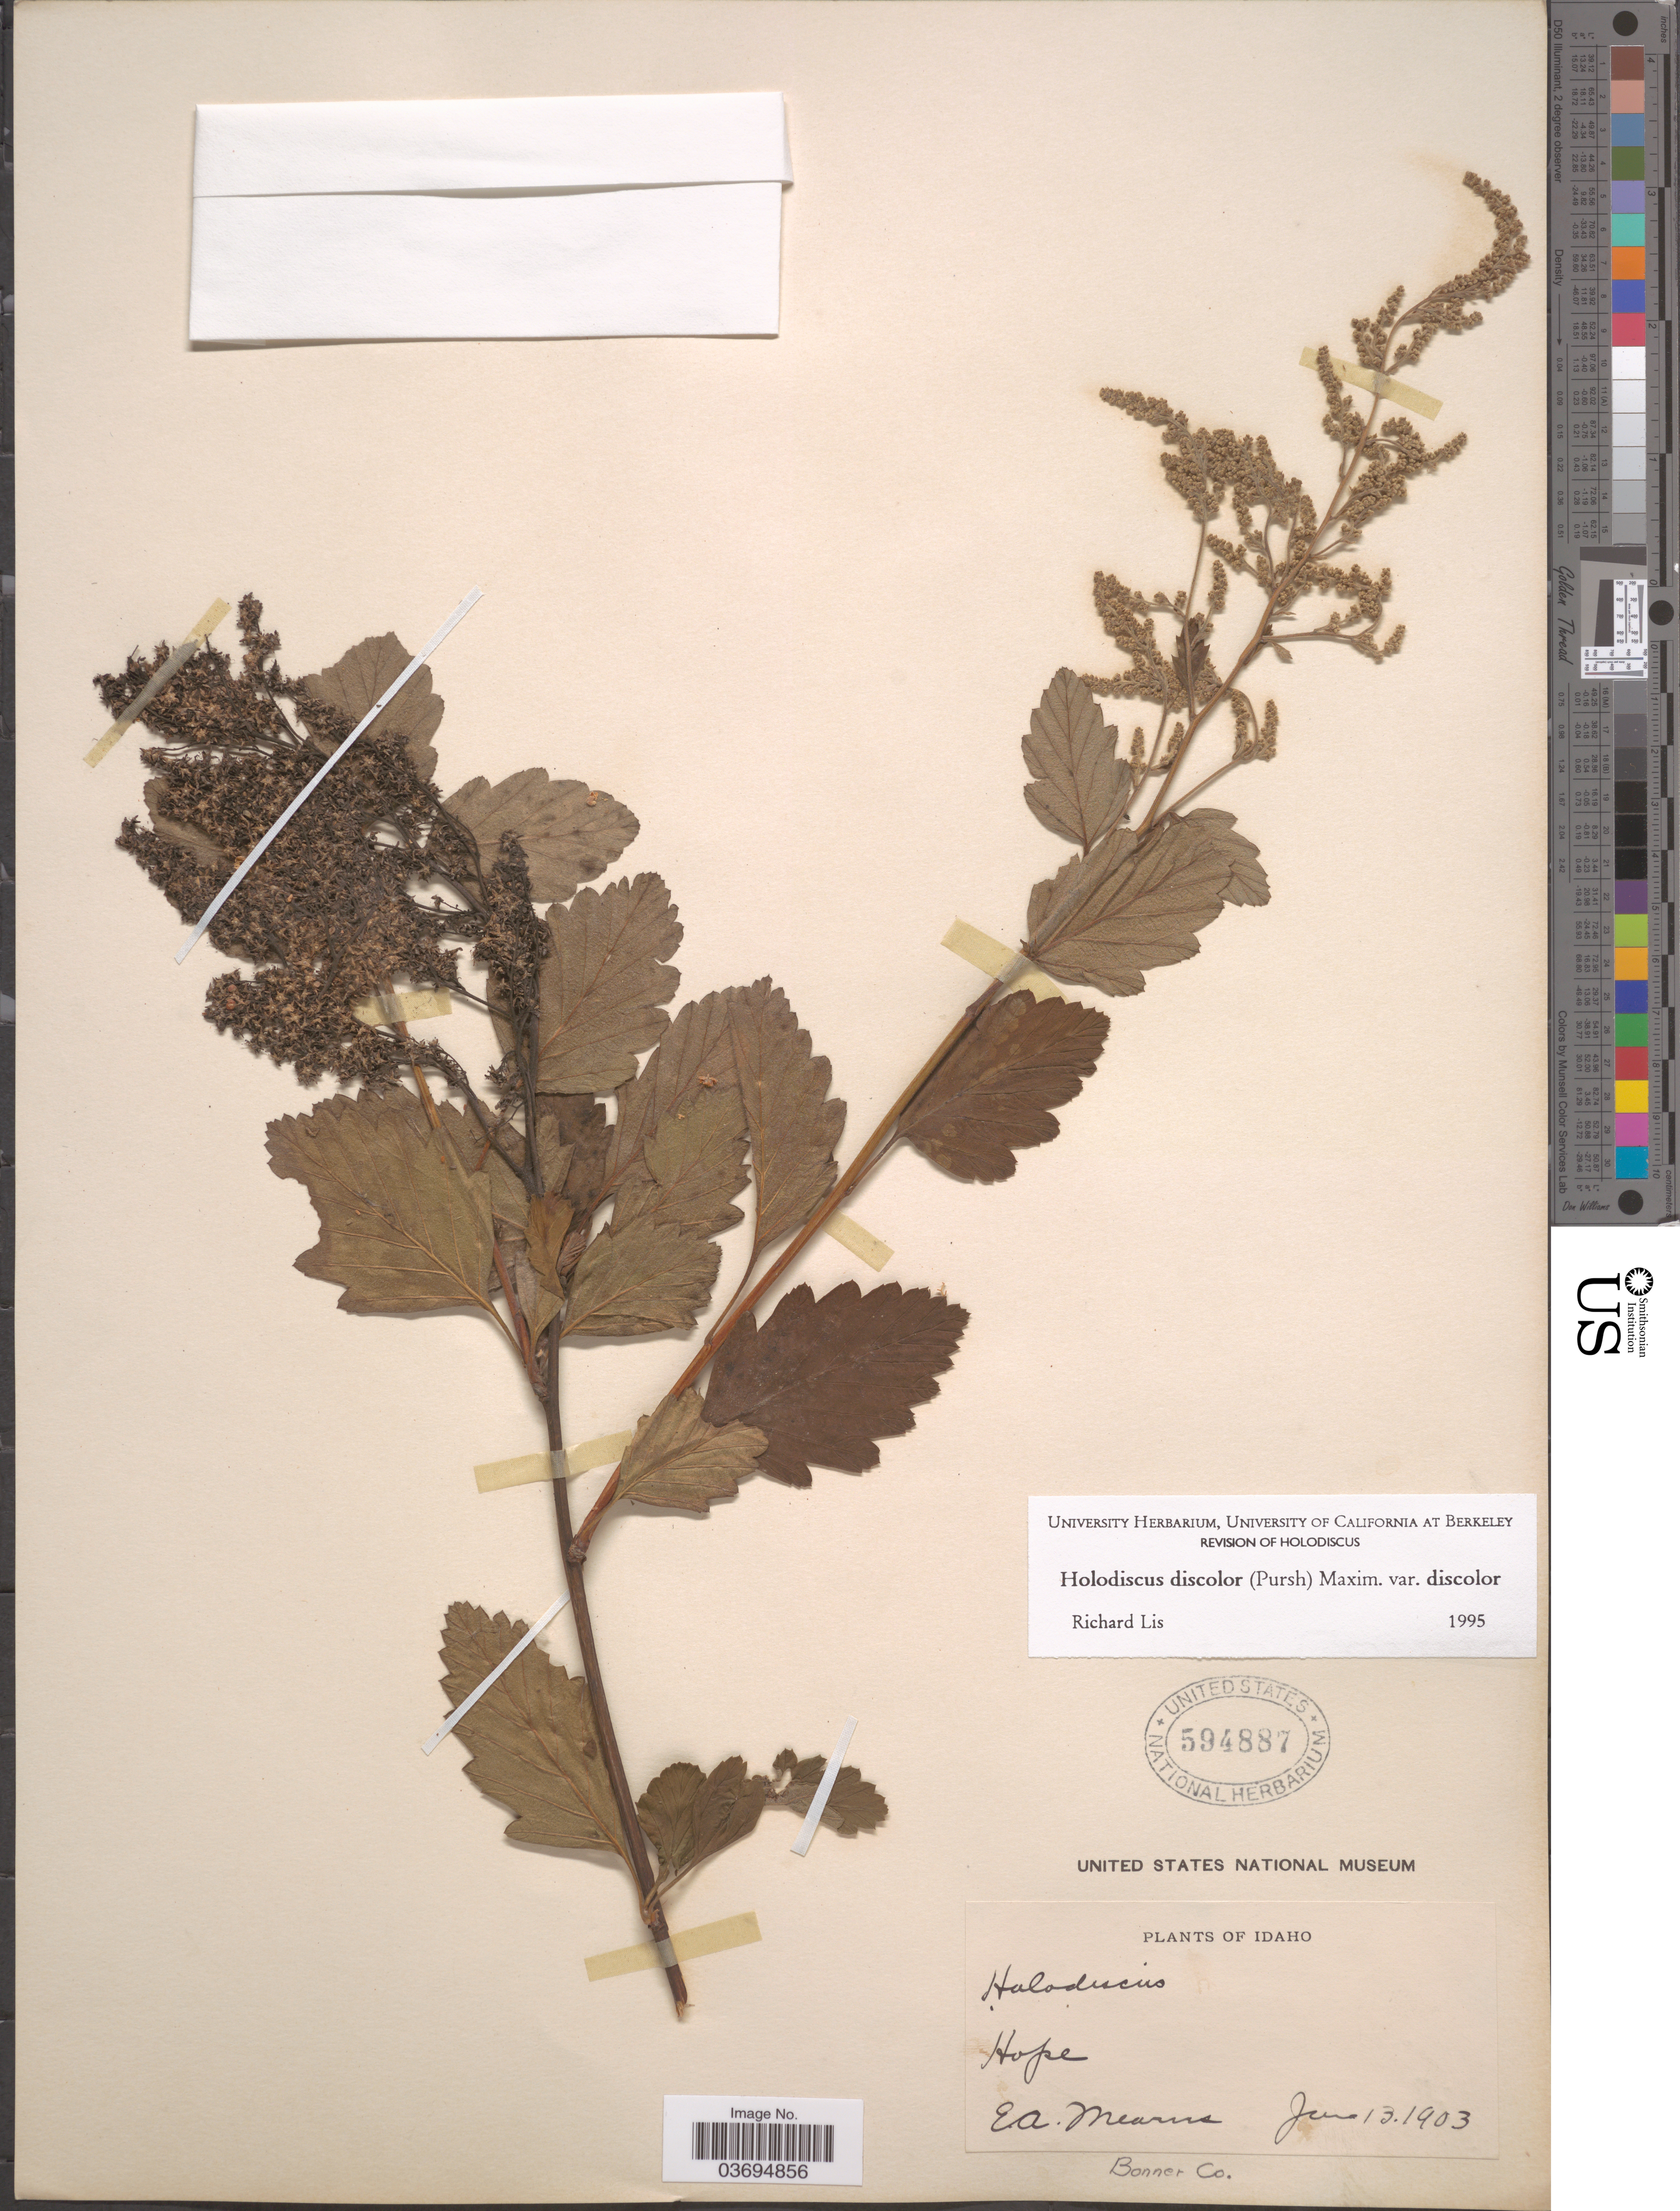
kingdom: Plantae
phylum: Tracheophyta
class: Magnoliopsida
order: Rosales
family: Rosaceae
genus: Holodiscus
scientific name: Holodiscus discolor var. discolor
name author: (Pursh) Maxim.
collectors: E. A. Mearns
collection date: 1903-06-13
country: United States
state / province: Idaho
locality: Hope. Bonner Co.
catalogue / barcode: US 594887